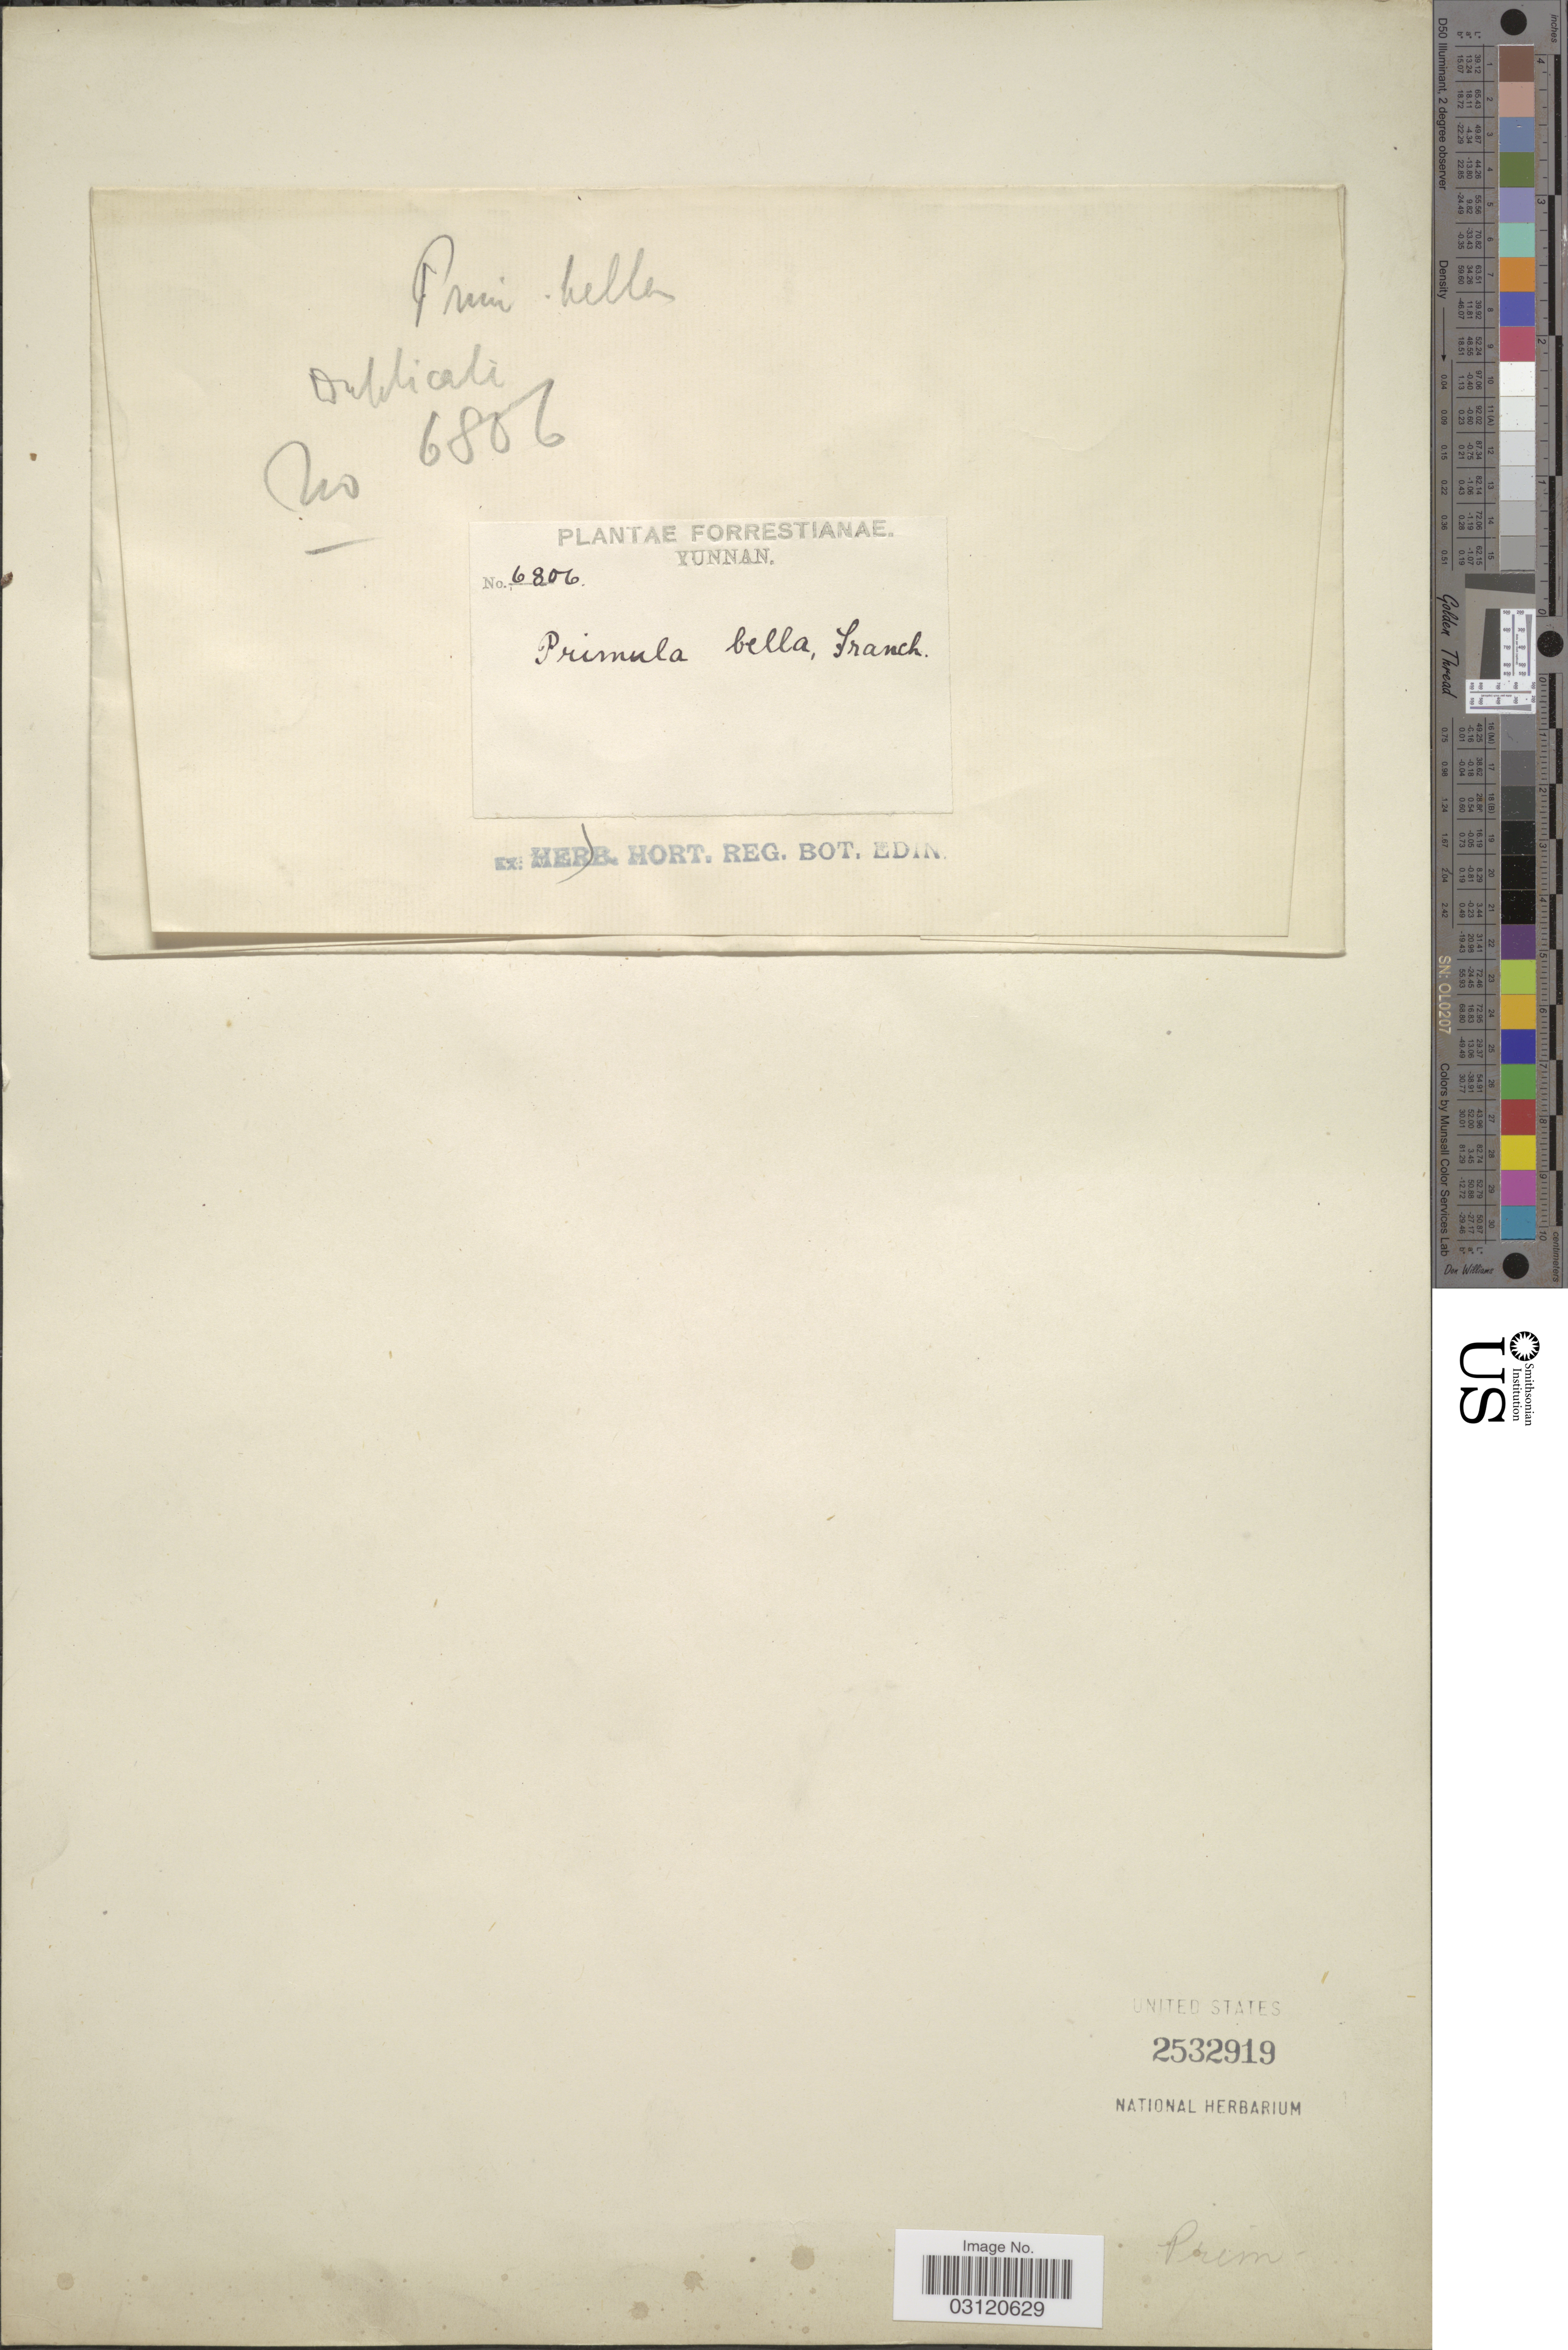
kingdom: Plantae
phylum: Tracheophyta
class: Magnoliopsida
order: Ericales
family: Primulaceae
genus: Primula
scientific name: Primula bella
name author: Franch.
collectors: -. Forrest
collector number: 6806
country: China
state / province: Yunnan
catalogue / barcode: US 2532919